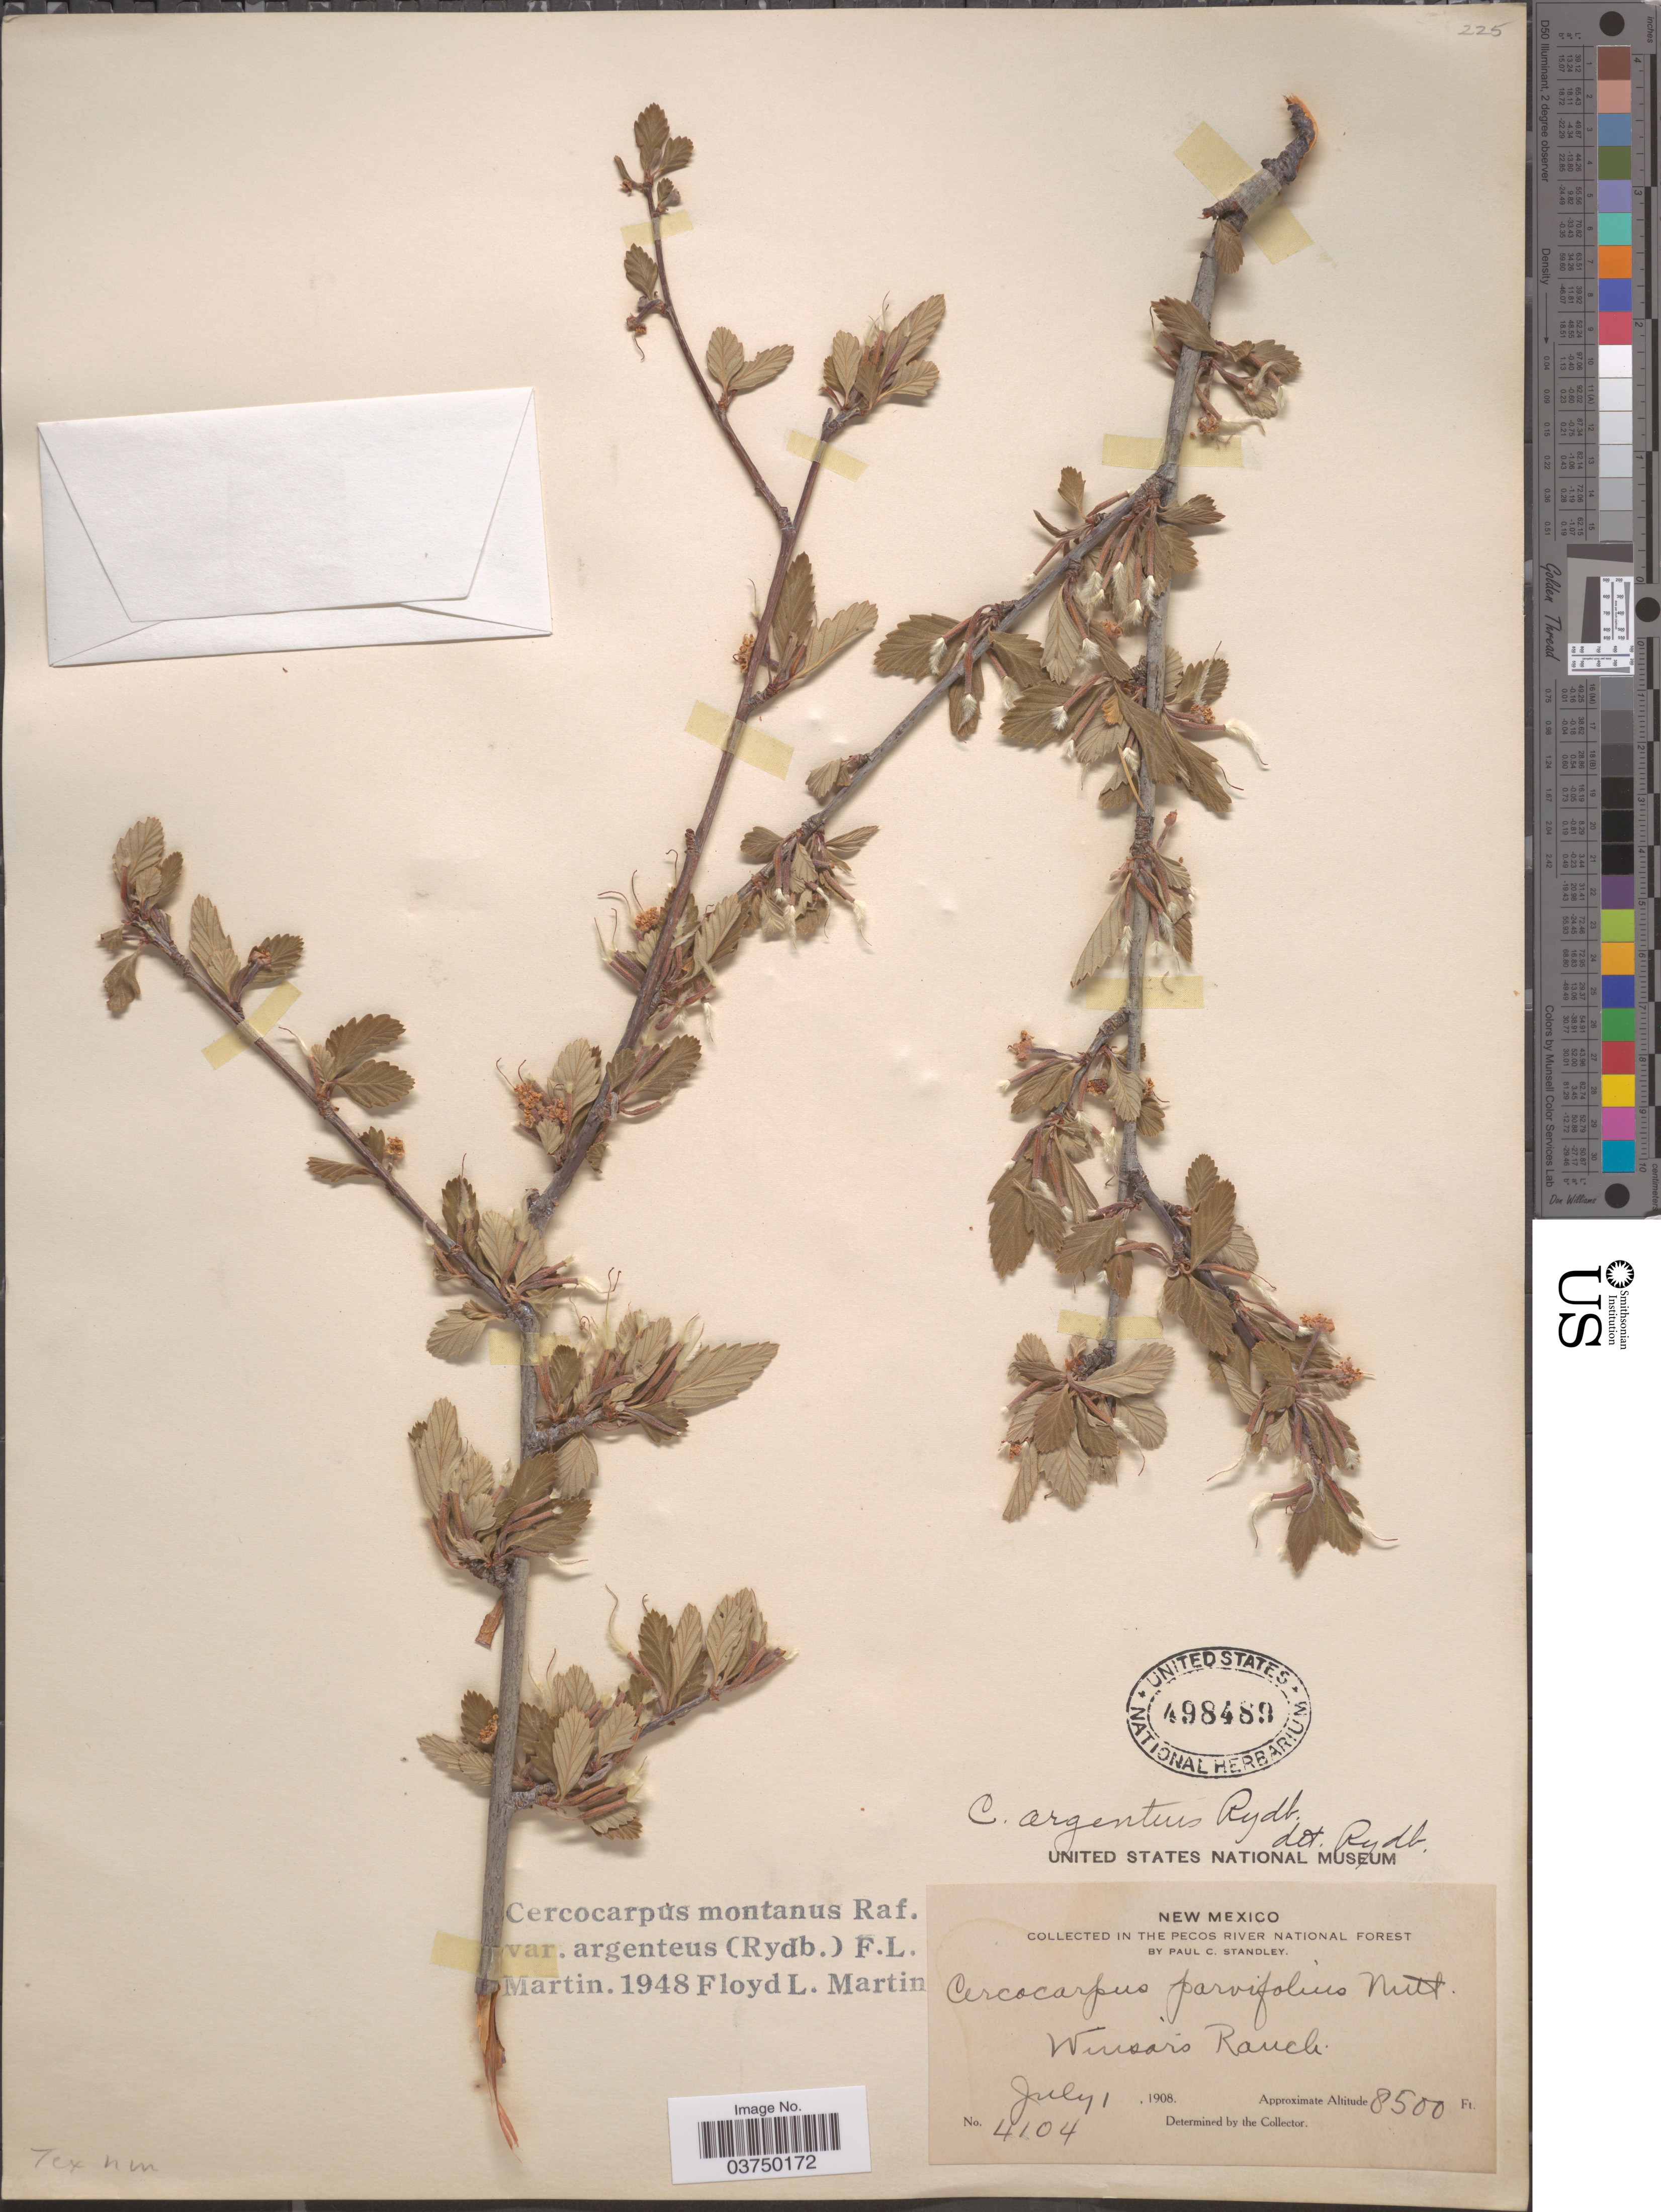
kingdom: Plantae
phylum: Tracheophyta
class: Magnoliopsida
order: Rosales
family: Rosaceae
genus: Cercocarpus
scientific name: Cercocarpus montanus var. argenteus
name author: (Rydb.) F.L. Martin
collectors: P. C. Standley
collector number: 4104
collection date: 1908-07-01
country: United States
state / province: New Mexico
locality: In the Pecos River National Forest. Winsor's Ranch.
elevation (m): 2591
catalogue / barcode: US 498489